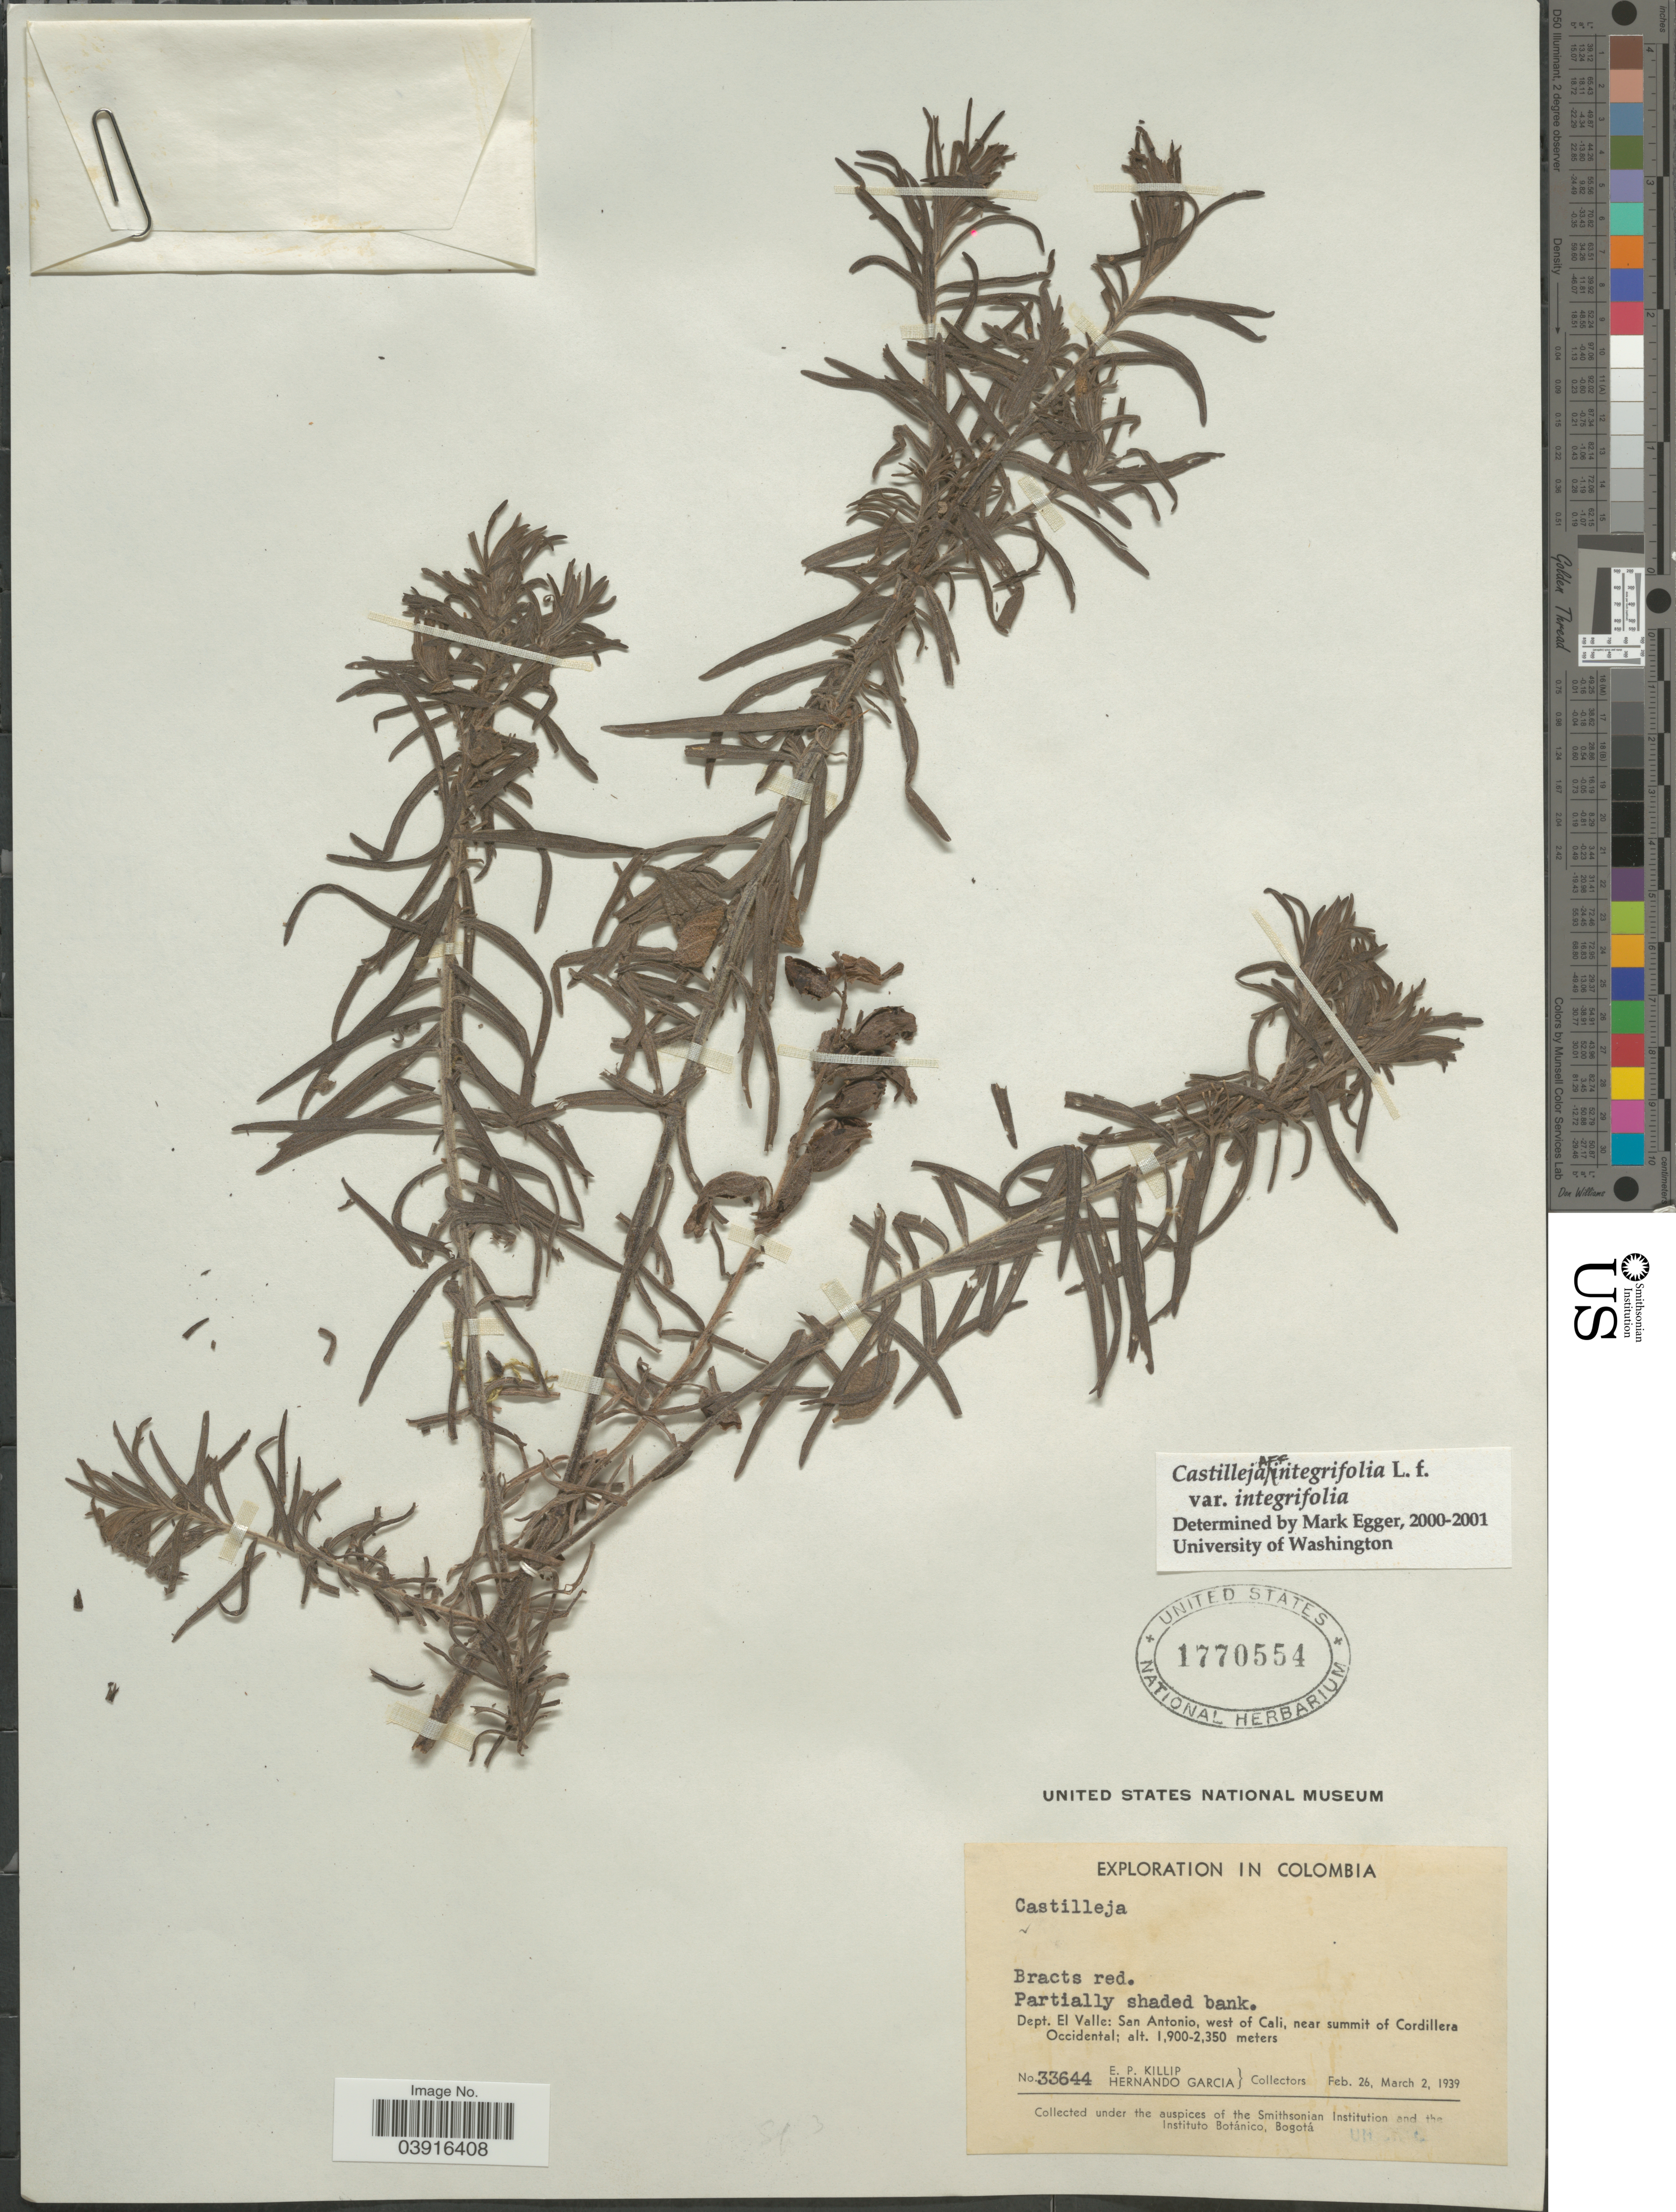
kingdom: Plantae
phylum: Tracheophyta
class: Magnoliopsida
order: Lamiales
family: Orobanchaceae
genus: Castilleja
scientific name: Castilleja integrifolia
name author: L. f.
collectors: E. P. Killip & H. Garcia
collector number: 33644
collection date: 1939-02-26/1939-03-02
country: Colombia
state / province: Valle del Cauca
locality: Dept. El Valle: San Antonio, west of Cali, near summit of Cordillera Occidental.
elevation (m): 1900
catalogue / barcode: US 1770554